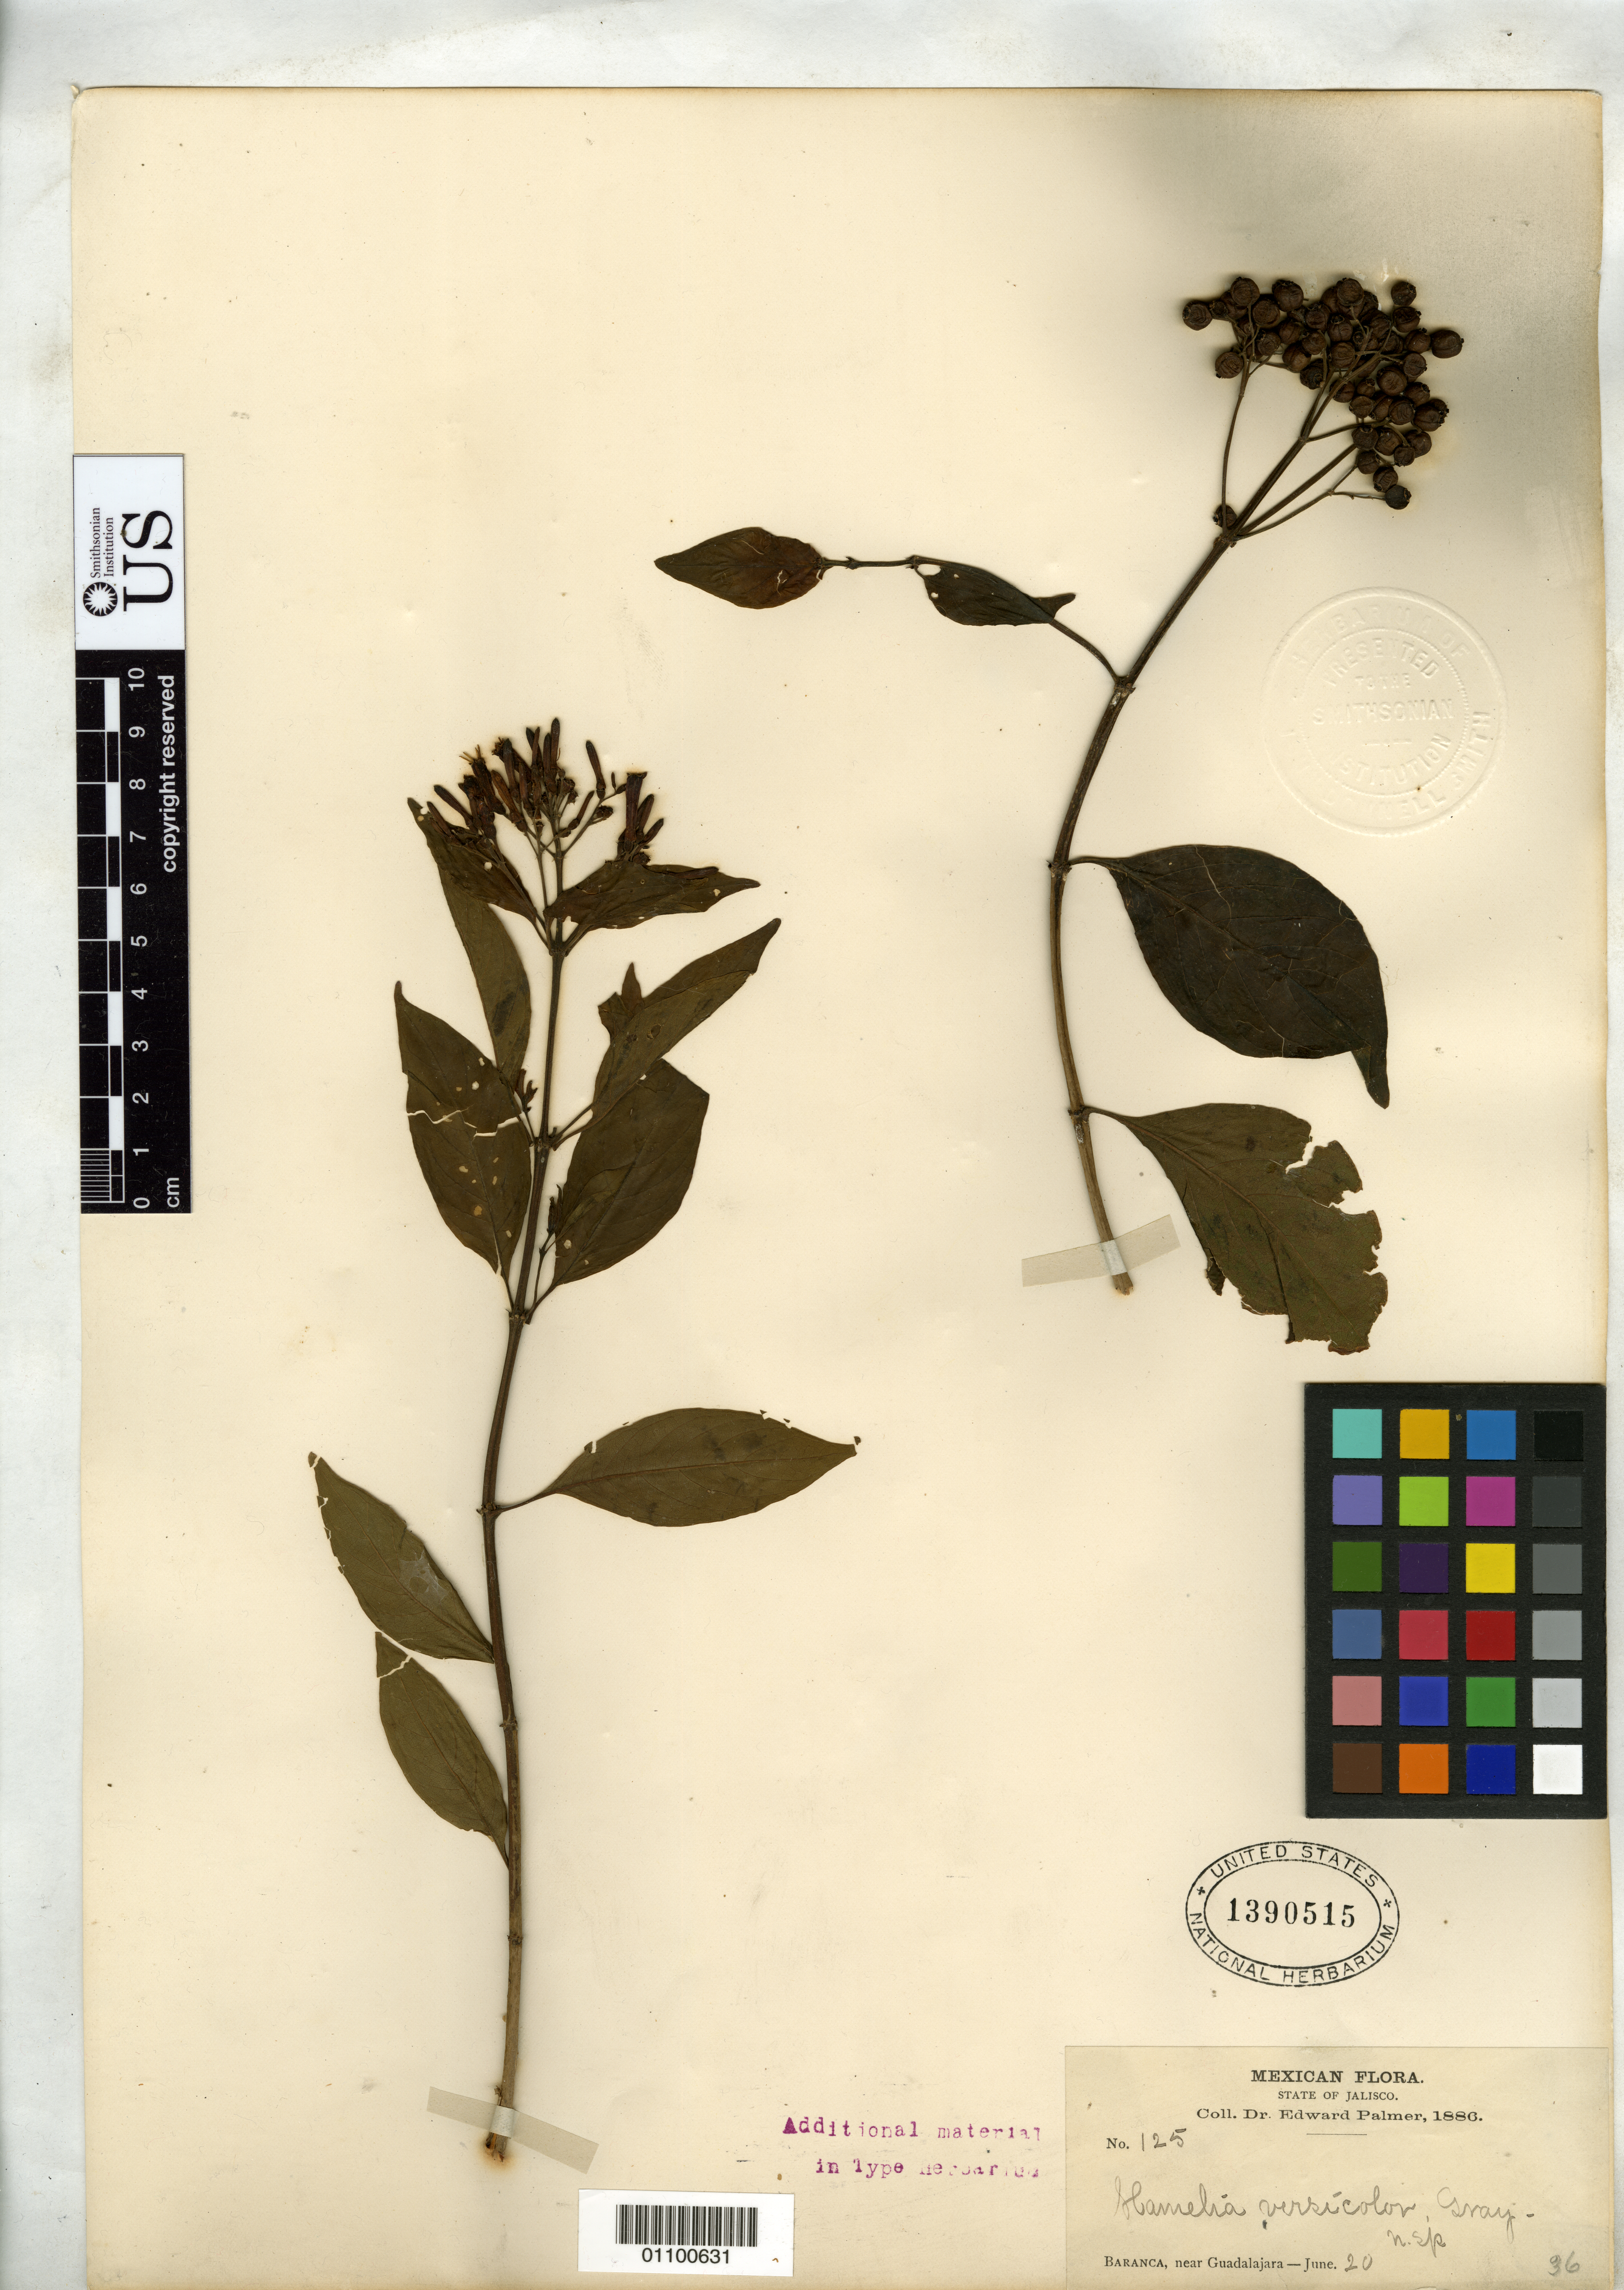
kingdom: Plantae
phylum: Tracheophyta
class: Magnoliopsida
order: Gentianales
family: Rubiaceae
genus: Hamelia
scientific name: Hamelia versicolor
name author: A. Gray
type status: Isotype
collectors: E. Palmer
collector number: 125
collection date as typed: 20 Jun 1886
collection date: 1886-06-20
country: Mexico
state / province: Jalisco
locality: Barranca near Guadalajara.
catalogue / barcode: US 1390515